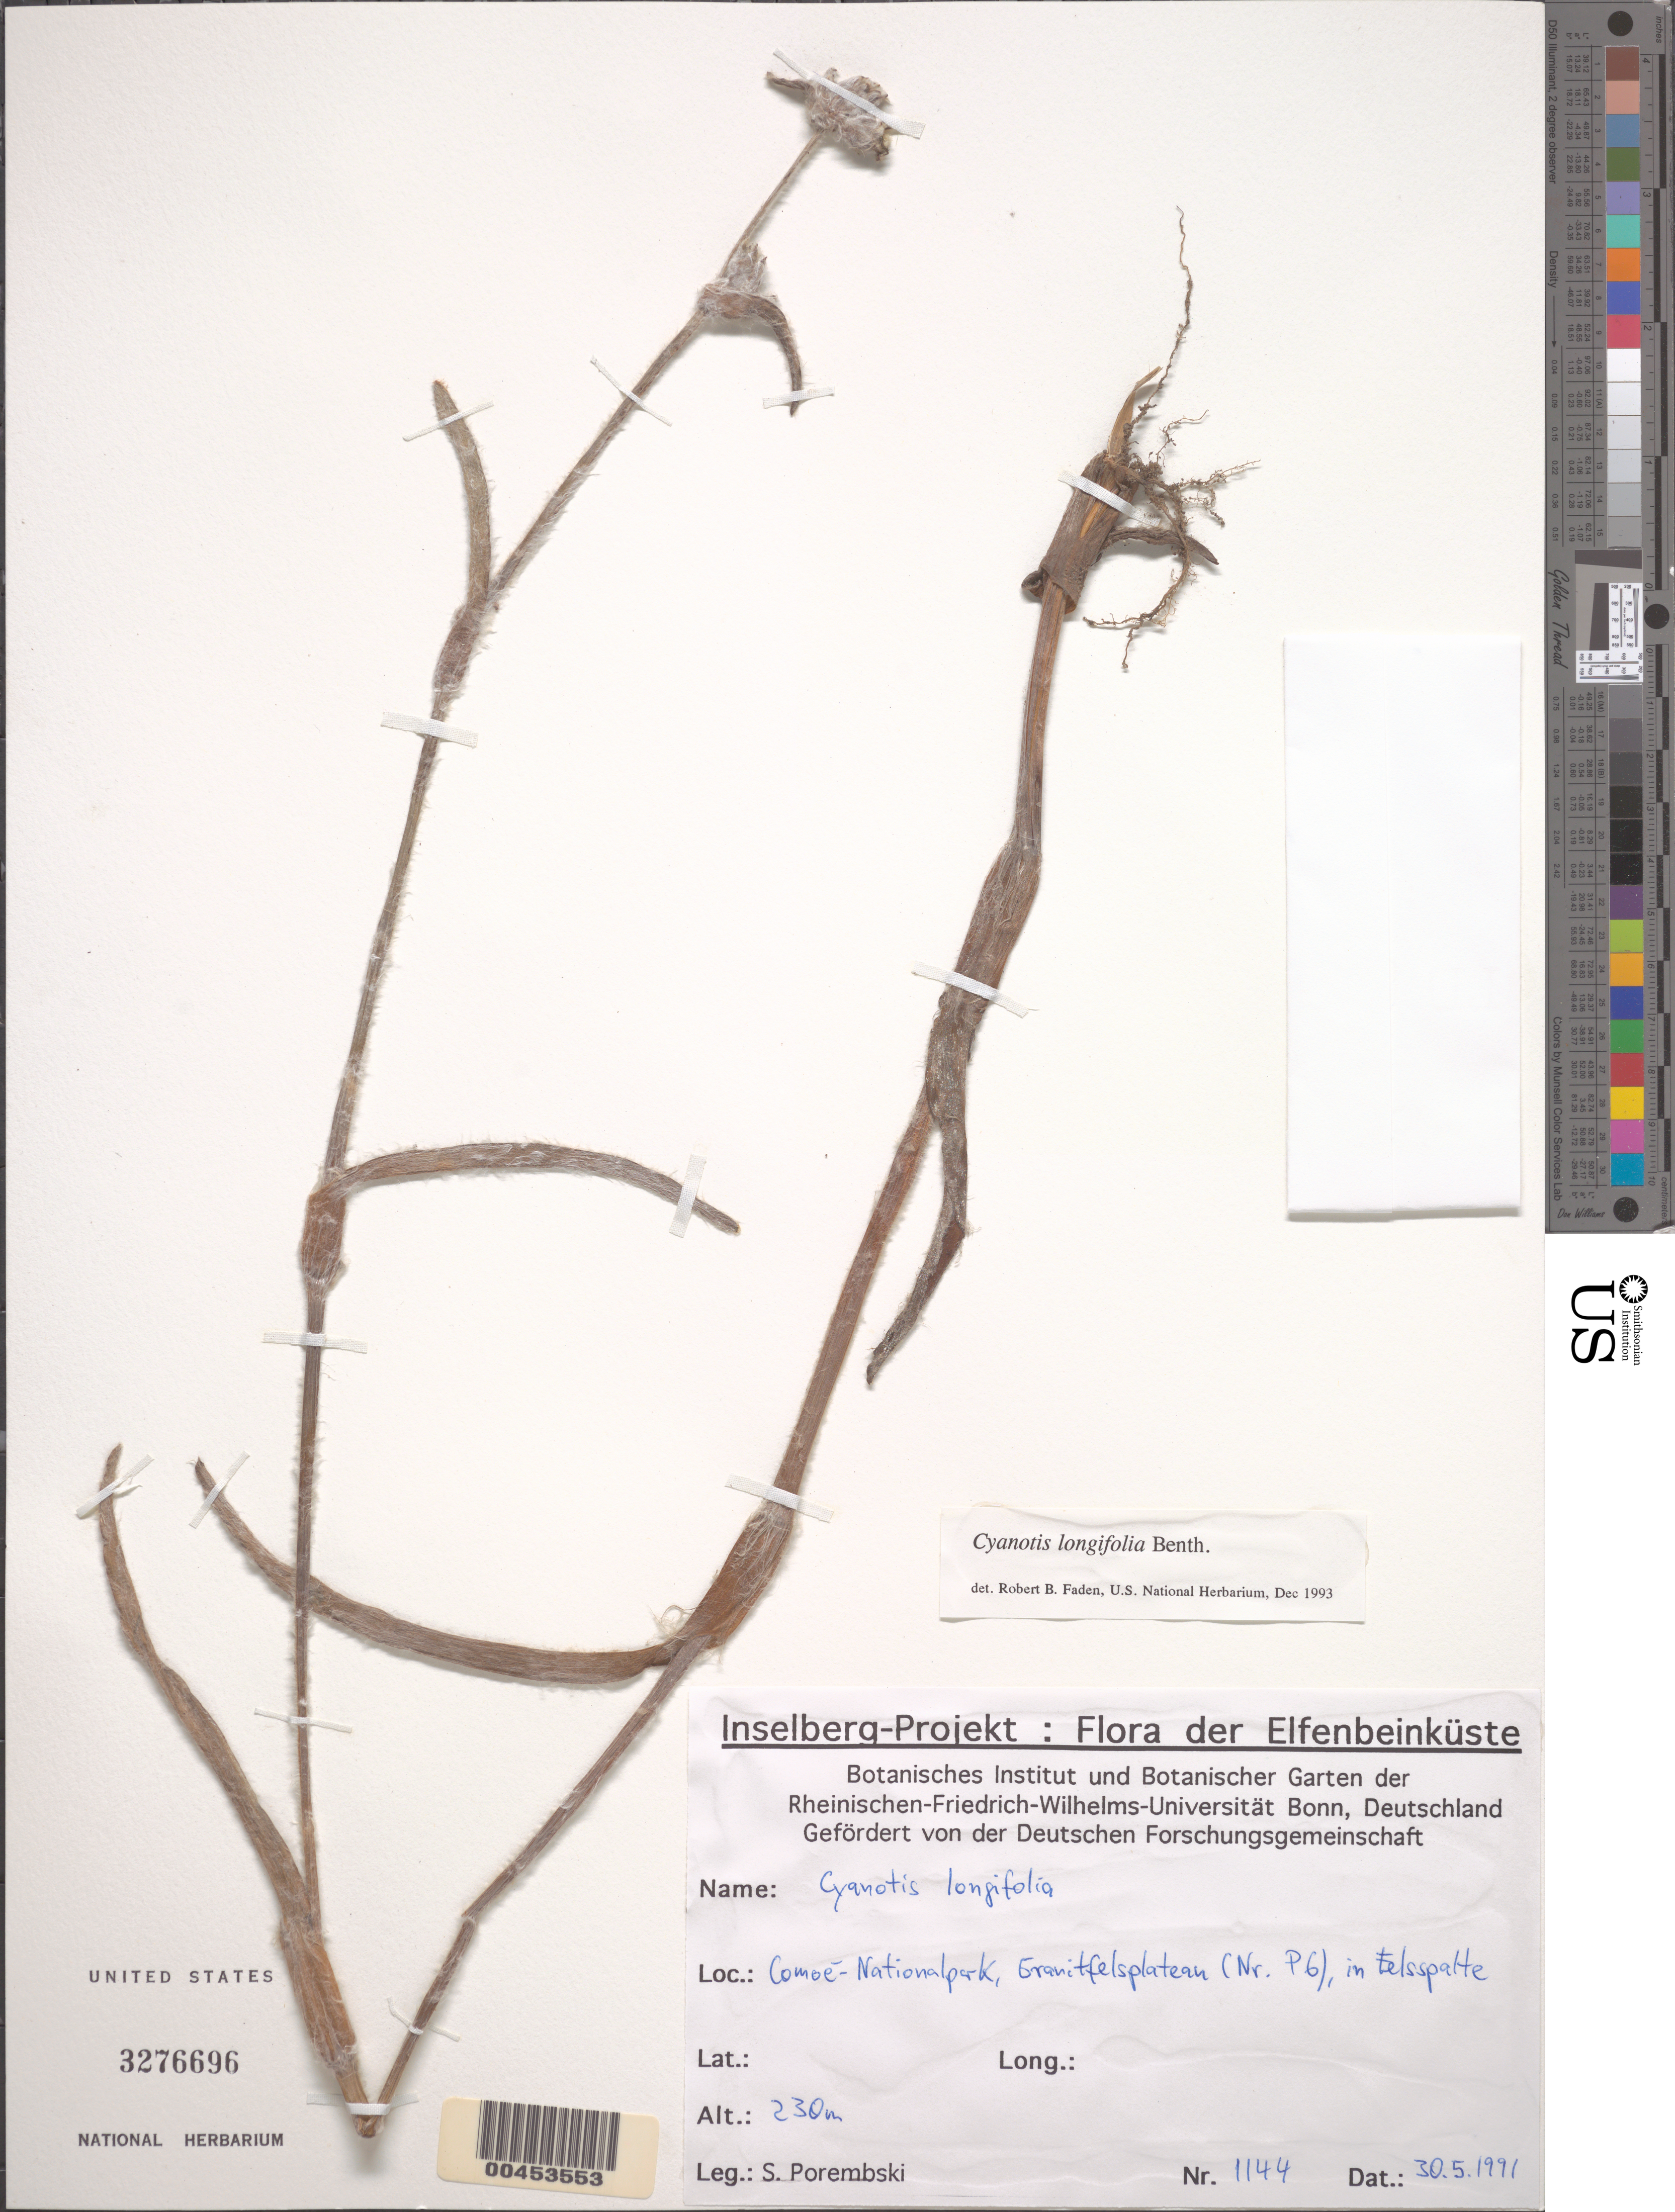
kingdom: Plantae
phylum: Tracheophyta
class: Liliopsida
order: Commelinales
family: Commelinaceae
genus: Cyanotis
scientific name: Cyanotis longifolia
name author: Benth.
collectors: S. Porembski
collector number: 1144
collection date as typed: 30 May 1991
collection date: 1991-05-30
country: Ivory Coast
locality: Comoe National Park, (nr. p6)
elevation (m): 230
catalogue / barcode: US 3276696